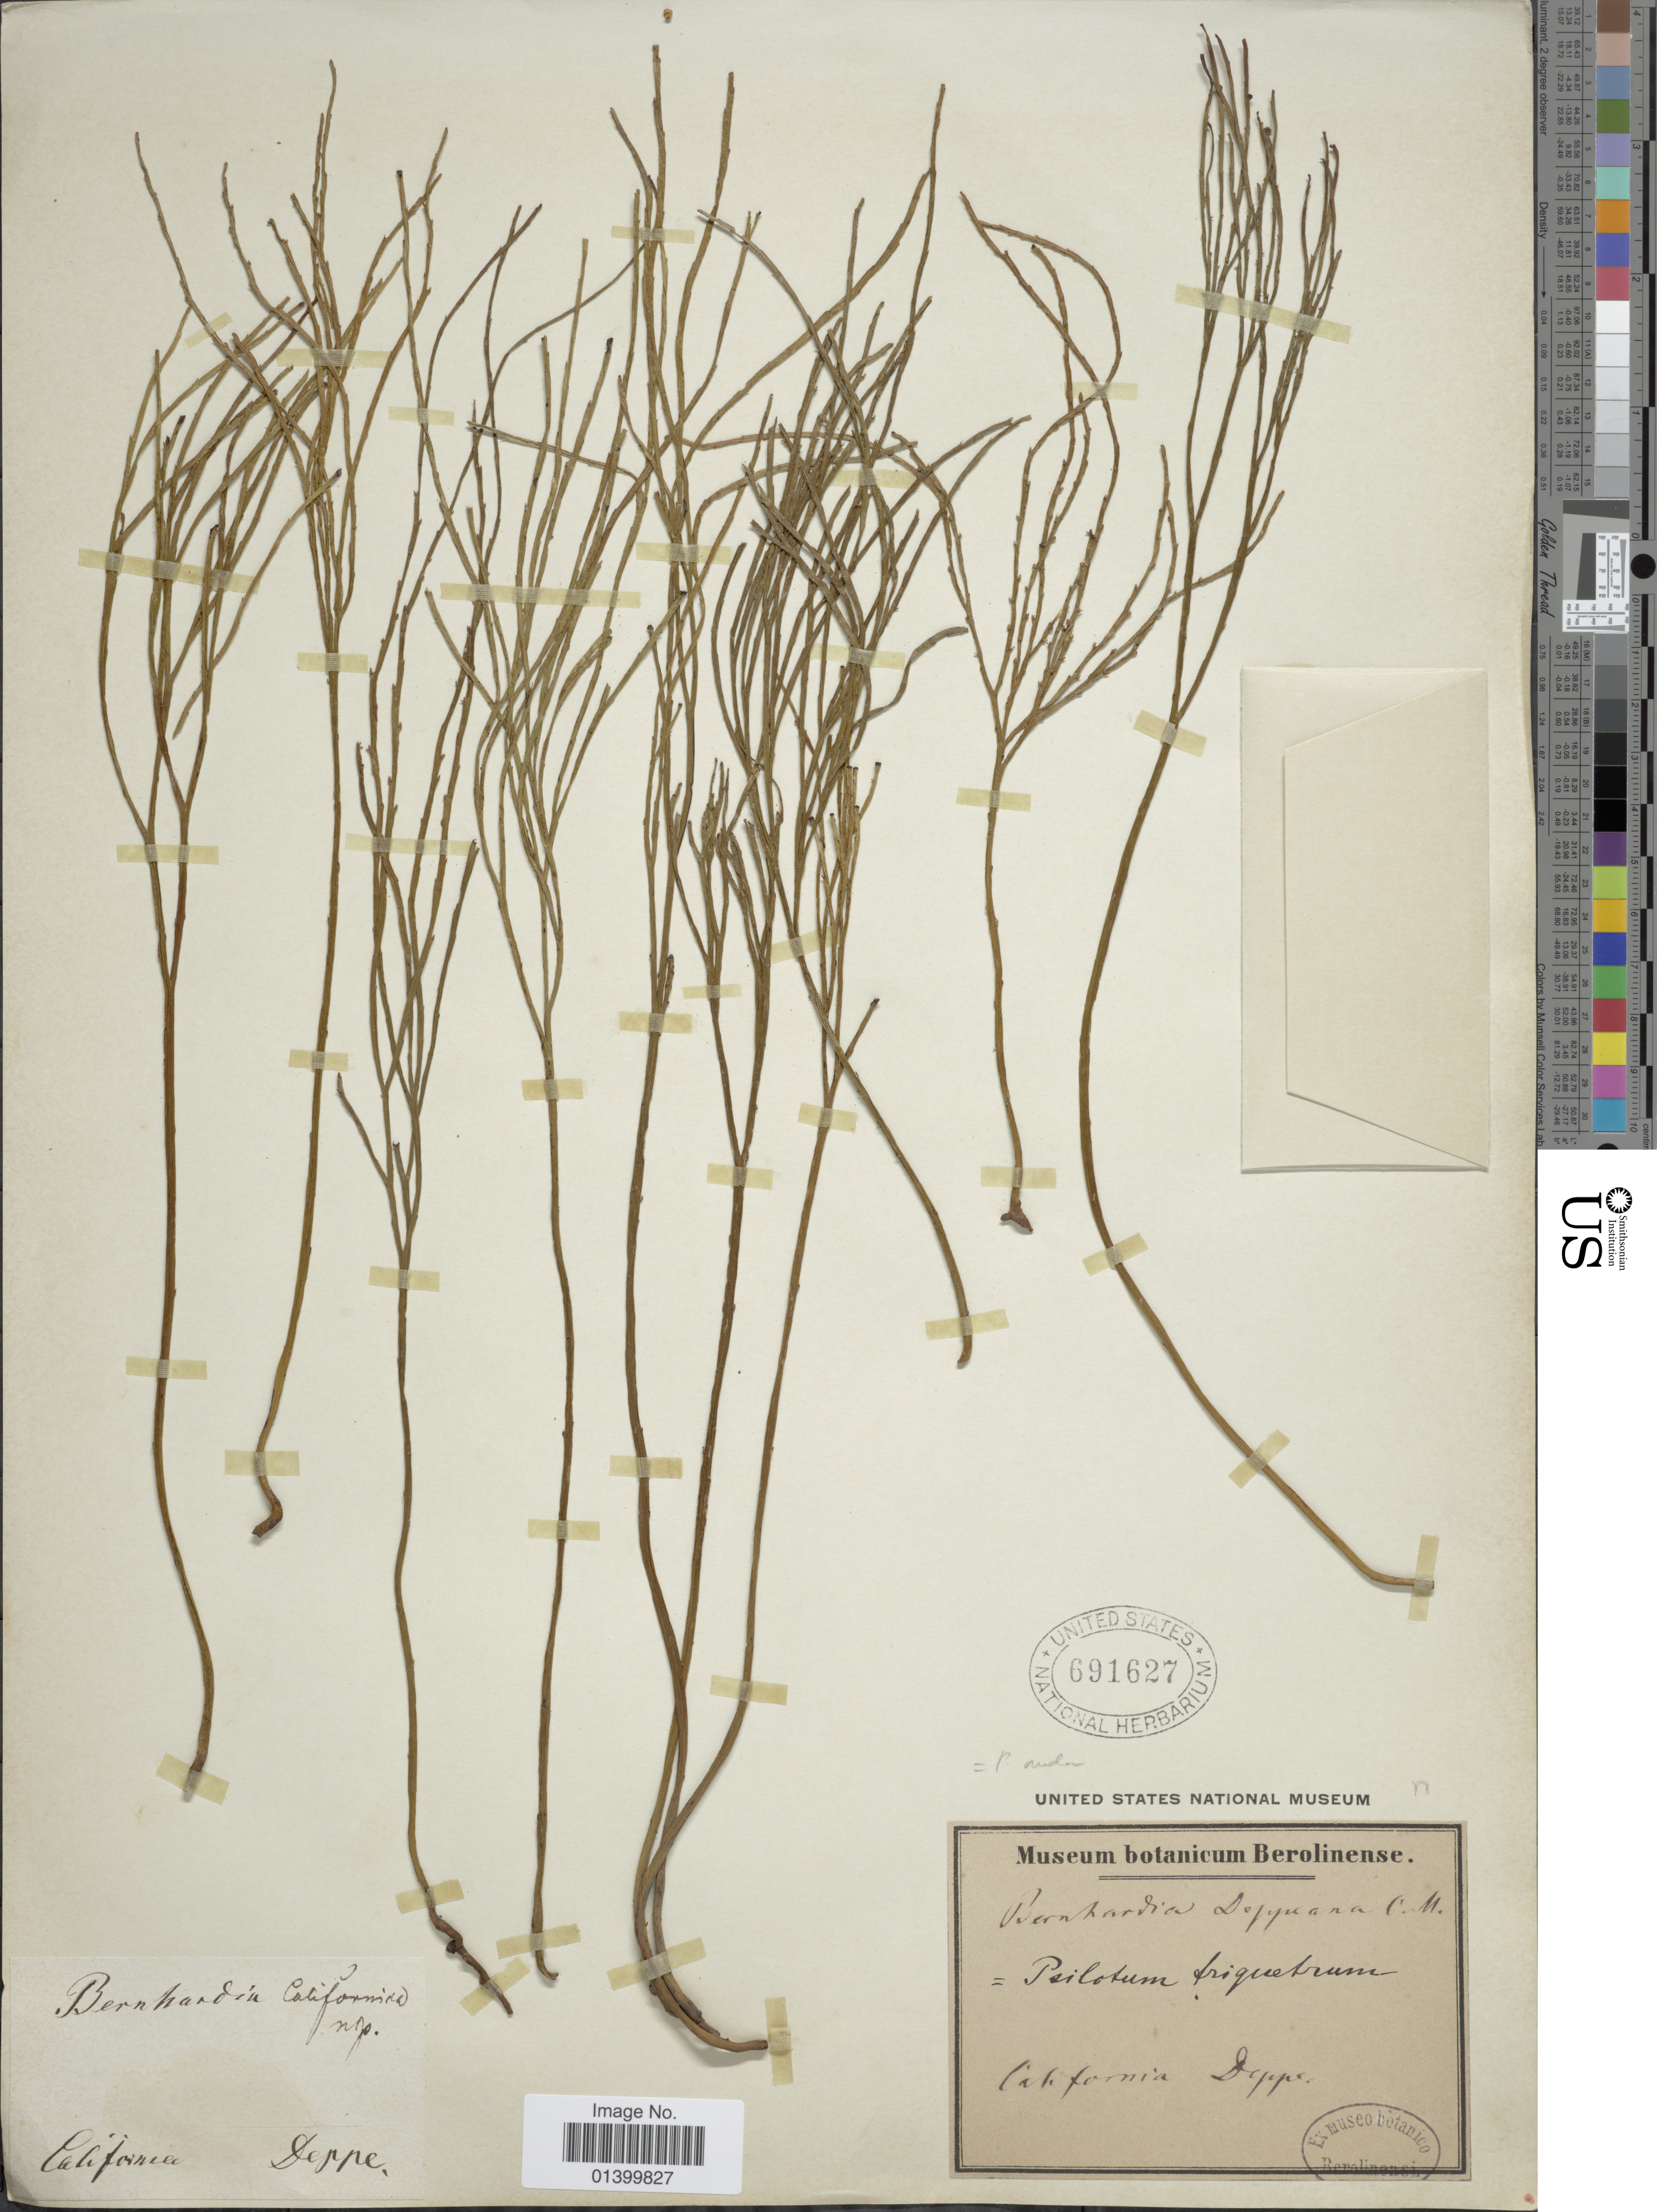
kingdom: Plantae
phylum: Tracheophyta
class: Polypodiopsida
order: Psilotales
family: Psilotaceae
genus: Psilotum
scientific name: Psilotum nudum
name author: (L.) P. Beauv.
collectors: Deppe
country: United States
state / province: California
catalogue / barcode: US 691627